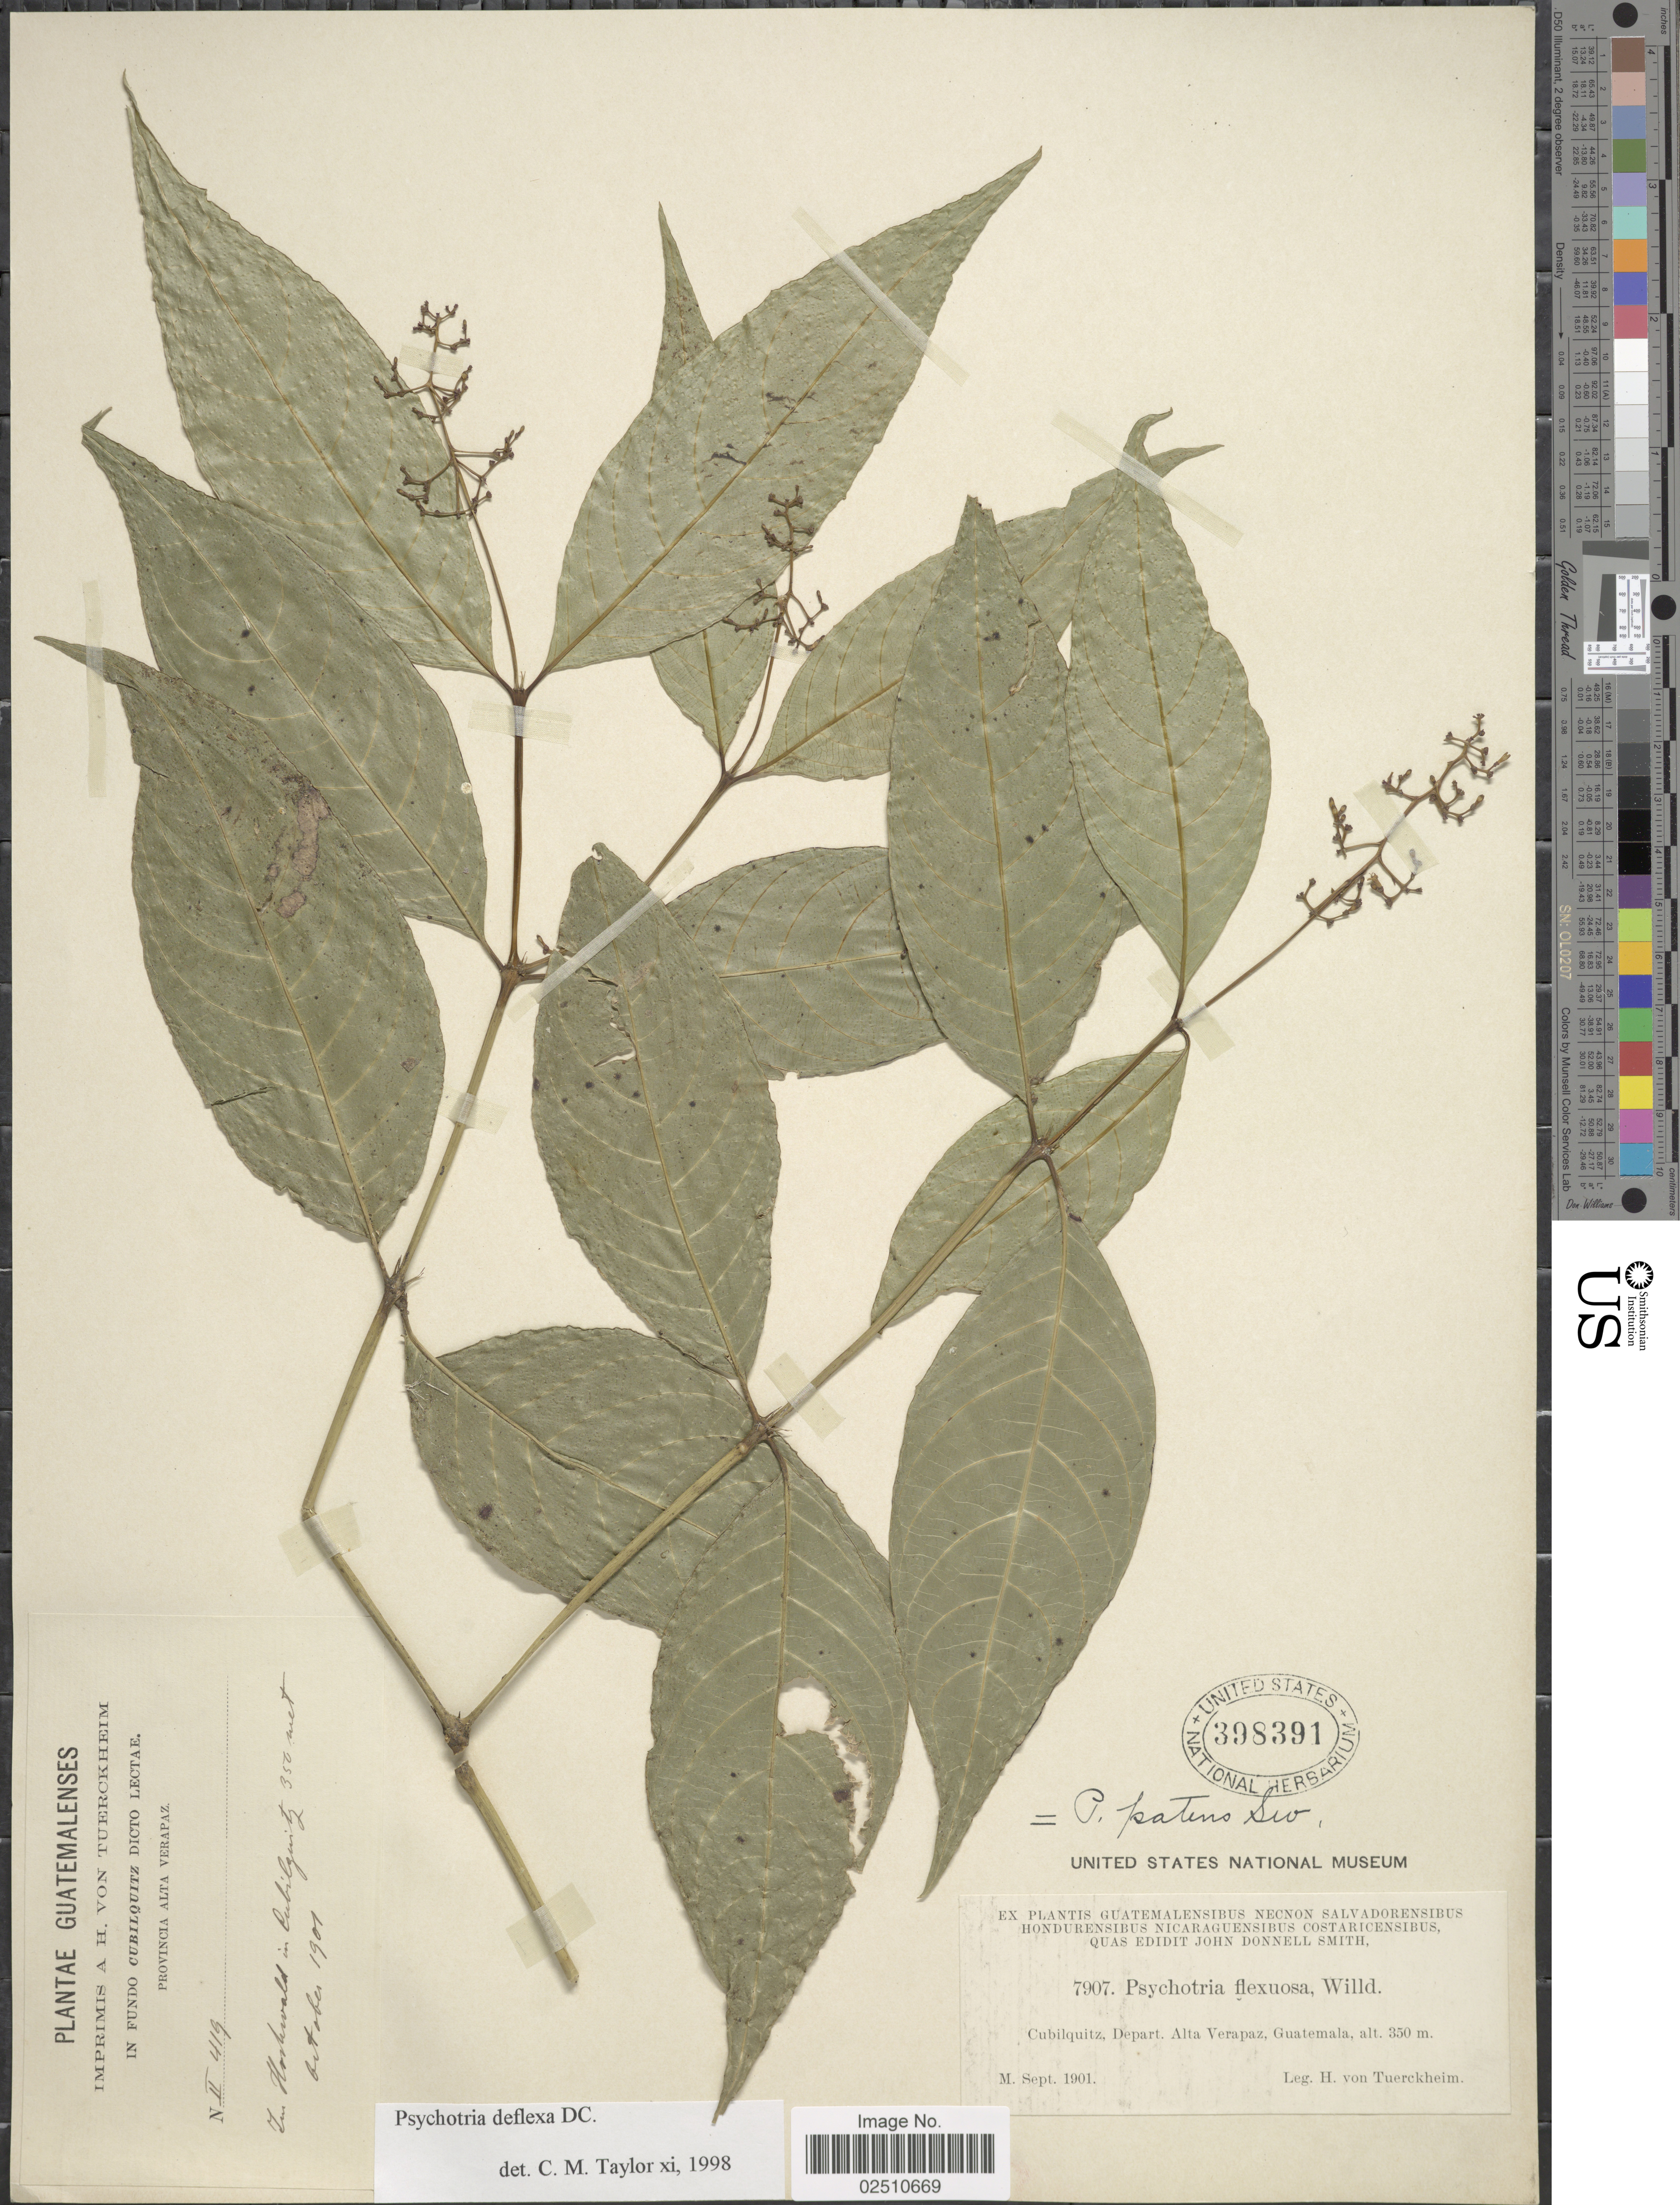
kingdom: Plantae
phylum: Tracheophyta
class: Magnoliopsida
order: Gentianales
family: Rubiaceae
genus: Psychotria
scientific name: Psychotria deflexa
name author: DC.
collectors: H. von Türckheim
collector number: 7907/II 419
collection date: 1901-09/1901-10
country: Guatemala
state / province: Alta Verapaz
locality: Cubilquitz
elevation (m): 350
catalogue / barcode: US 398391